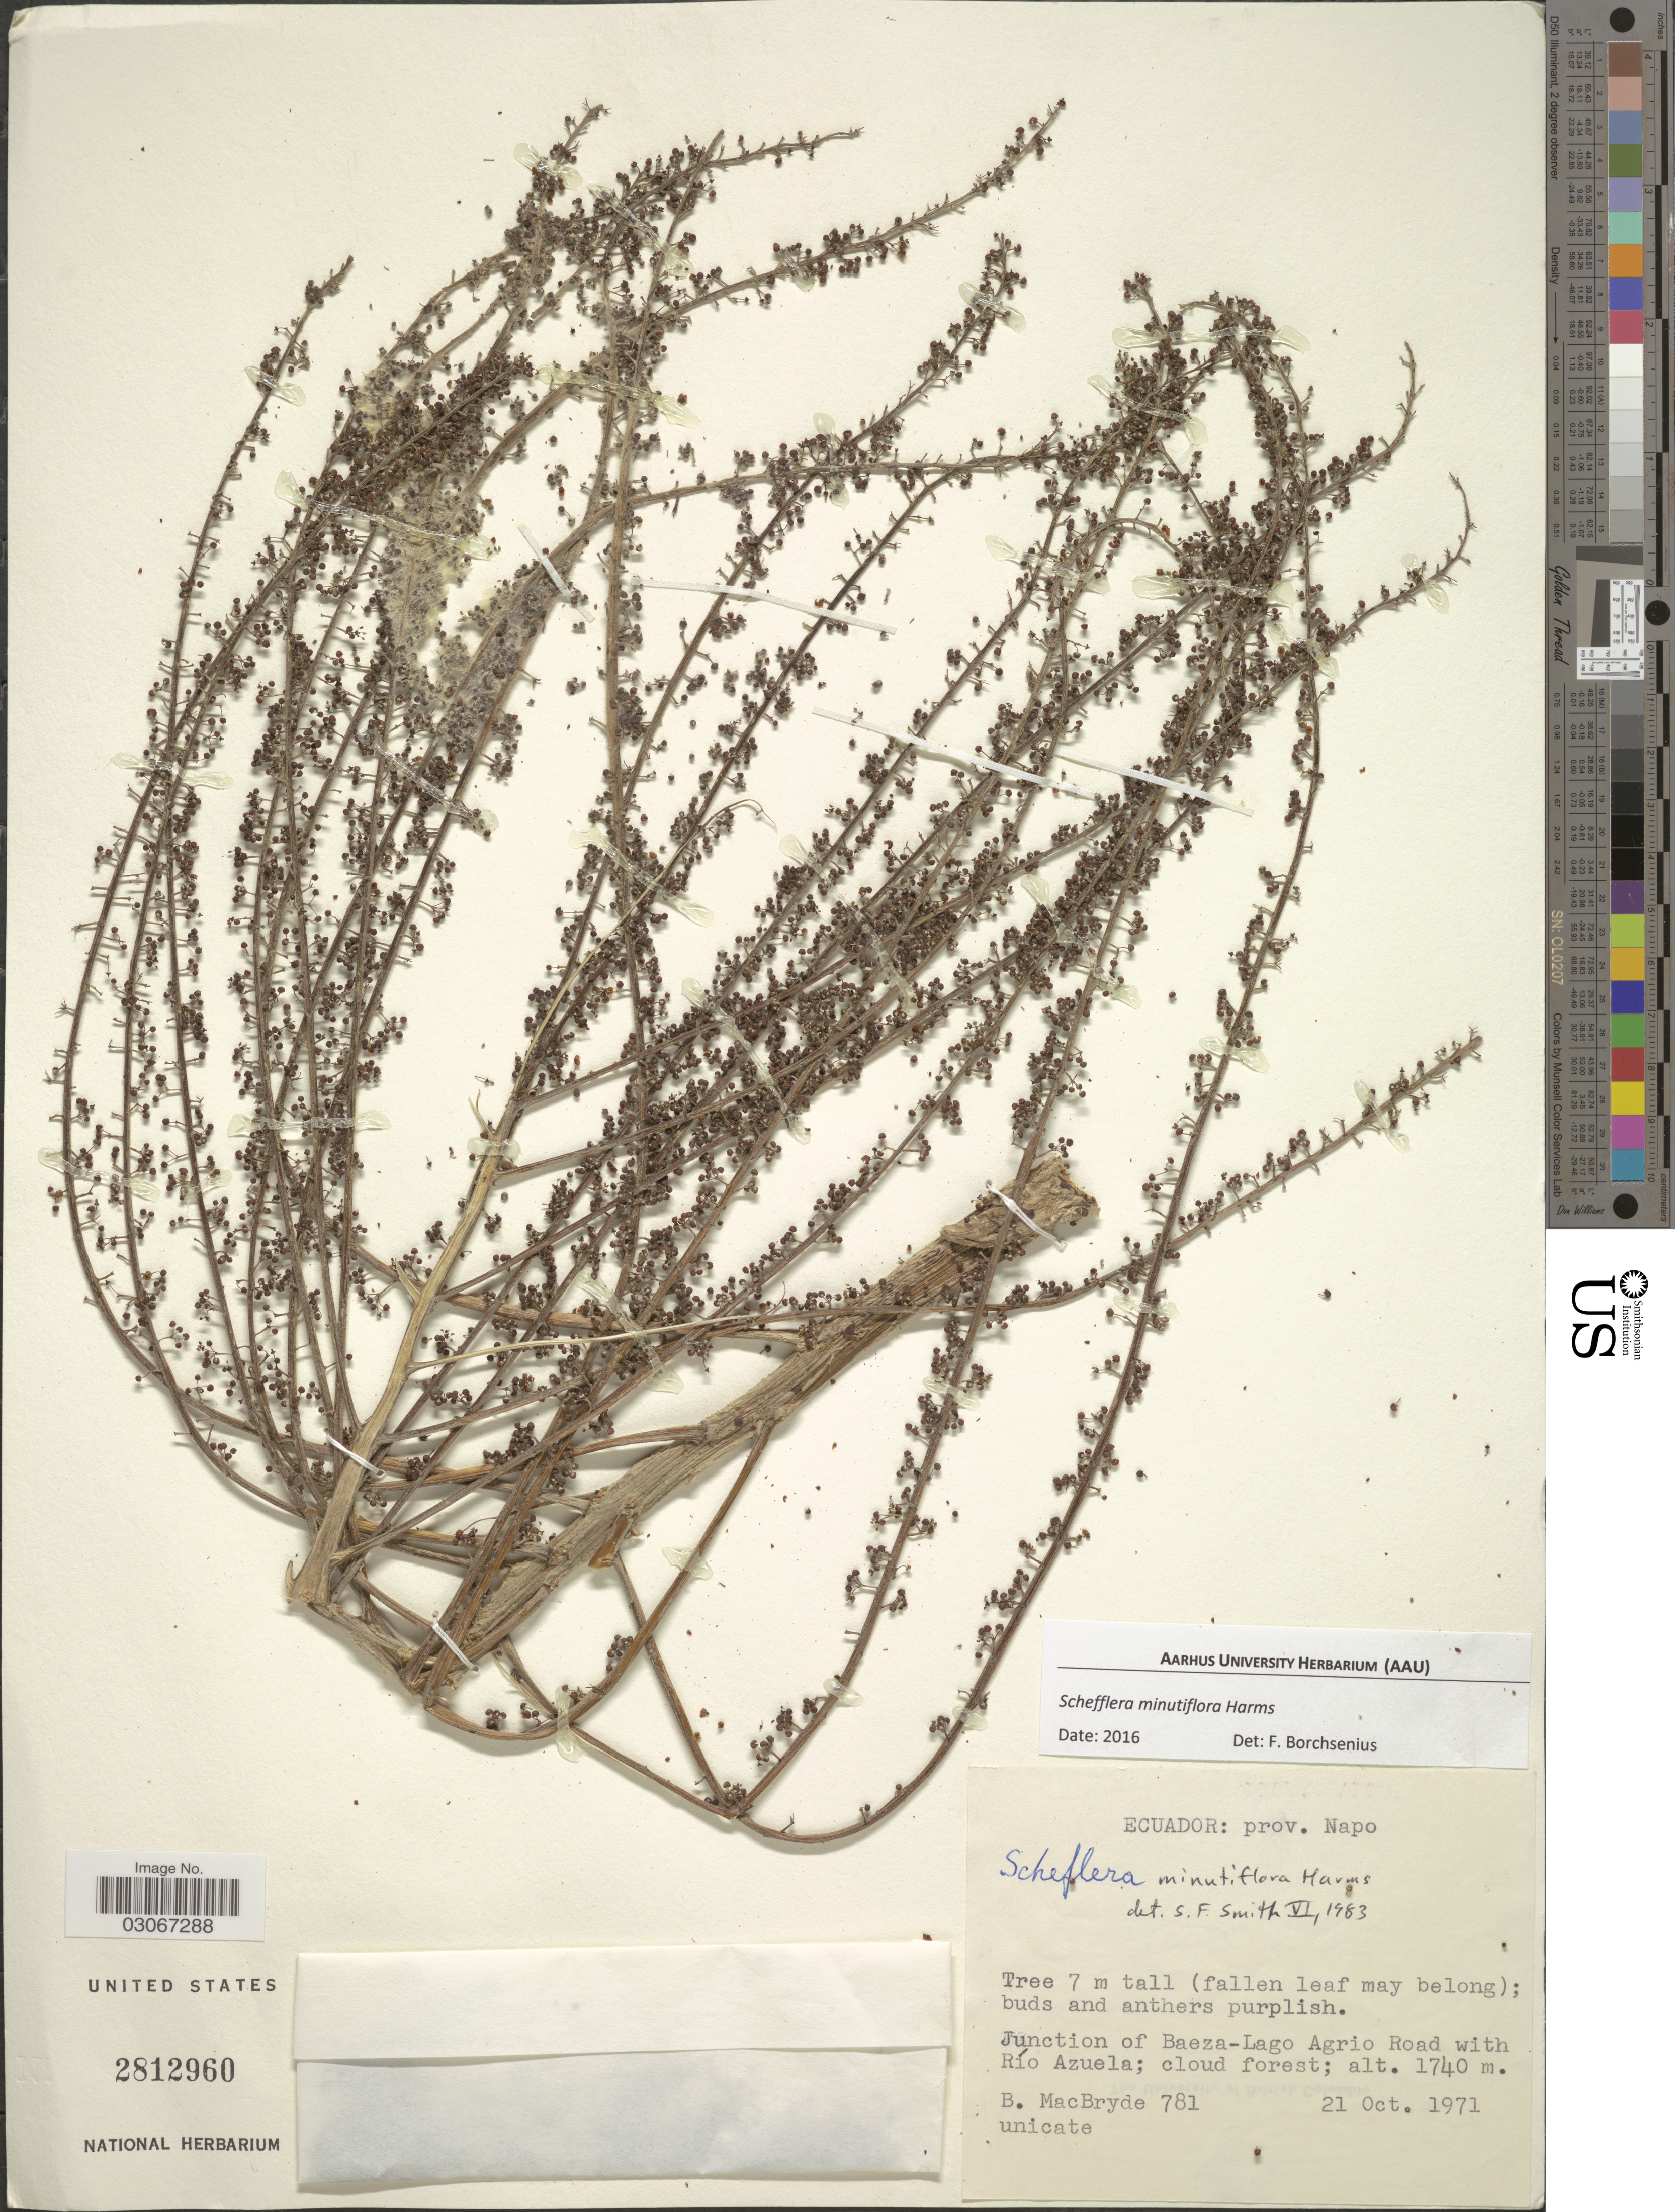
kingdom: Plantae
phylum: Tracheophyta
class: Magnoliopsida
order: Apiales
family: Araliaceae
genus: Schefflera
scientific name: Schefflera minutiflora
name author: Harms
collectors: B. MacBryde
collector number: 781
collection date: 1971-10-21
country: Ecuador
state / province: Napo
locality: Junction of Baeza-Lago Agrio Road with Río Azuela; cloud forest.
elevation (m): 1740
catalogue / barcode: US 2812960